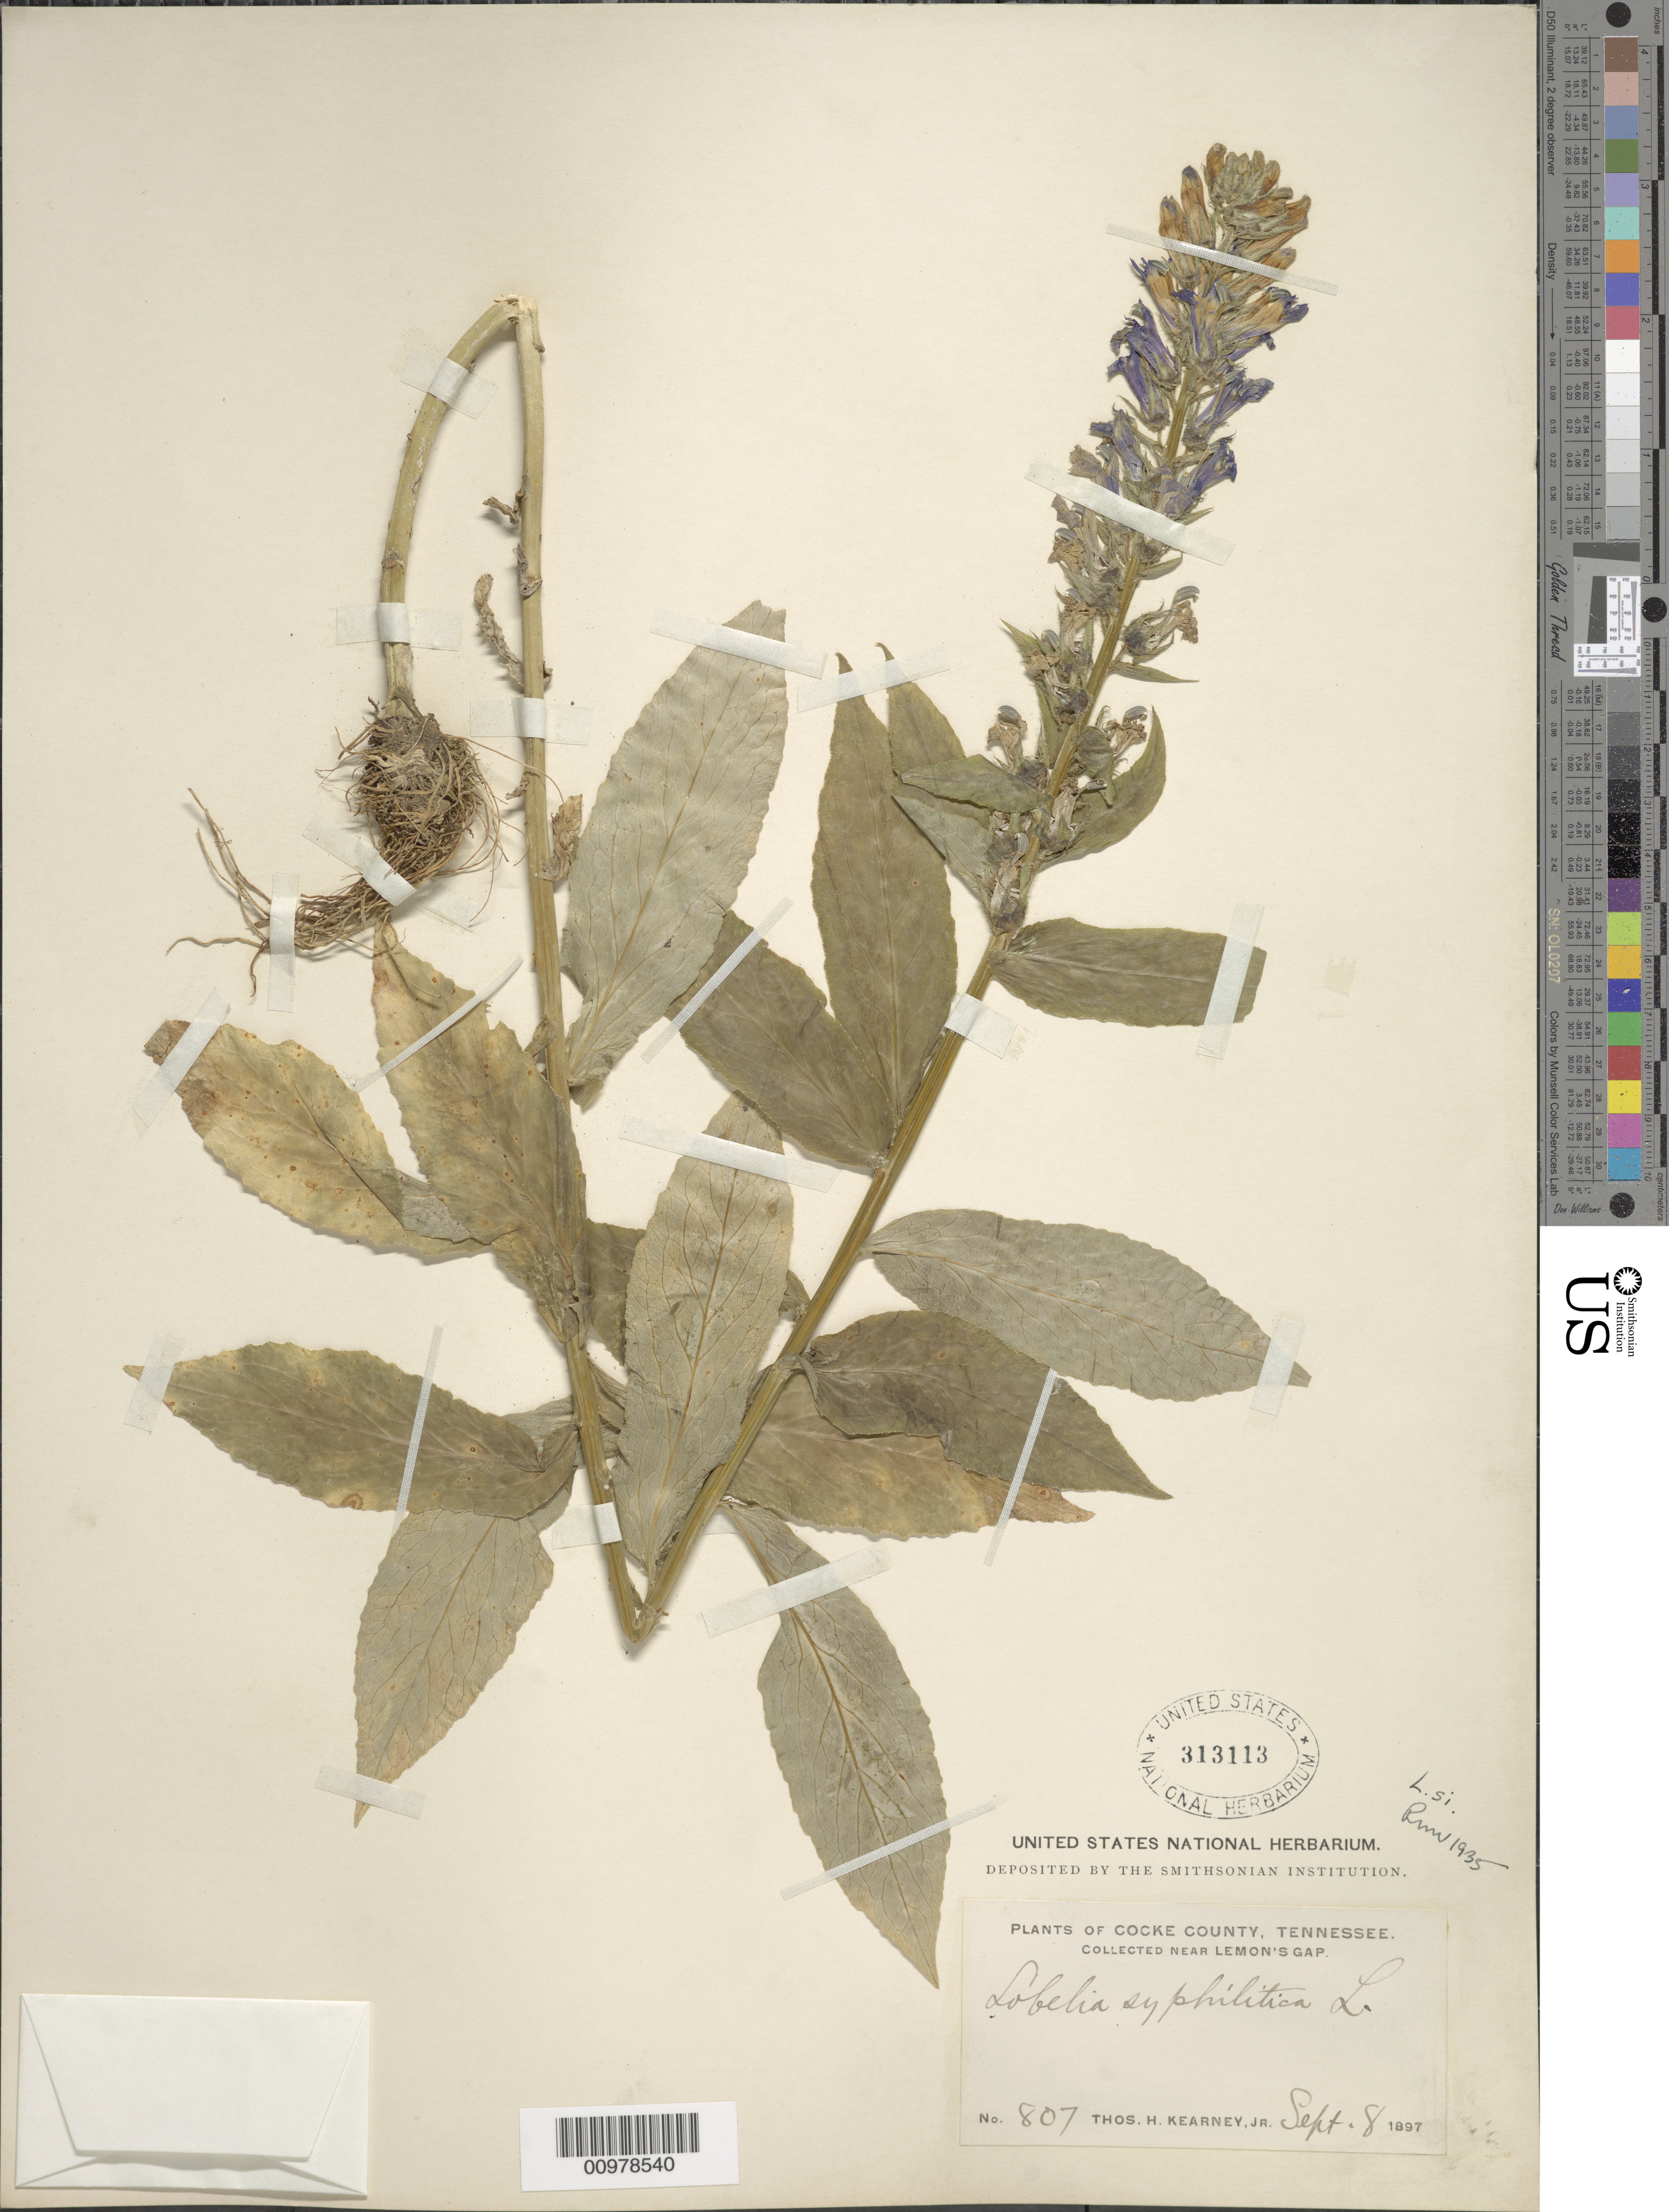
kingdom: Plantae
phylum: Tracheophyta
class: Magnoliopsida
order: Asterales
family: Campanulaceae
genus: Lobelia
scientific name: Lobelia siphilitica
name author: L.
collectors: T. H. Kearney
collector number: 807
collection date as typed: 08 Sep 1897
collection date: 1897-09-08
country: United States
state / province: Tennessee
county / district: Cocke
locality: Lemons gap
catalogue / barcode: US 313113